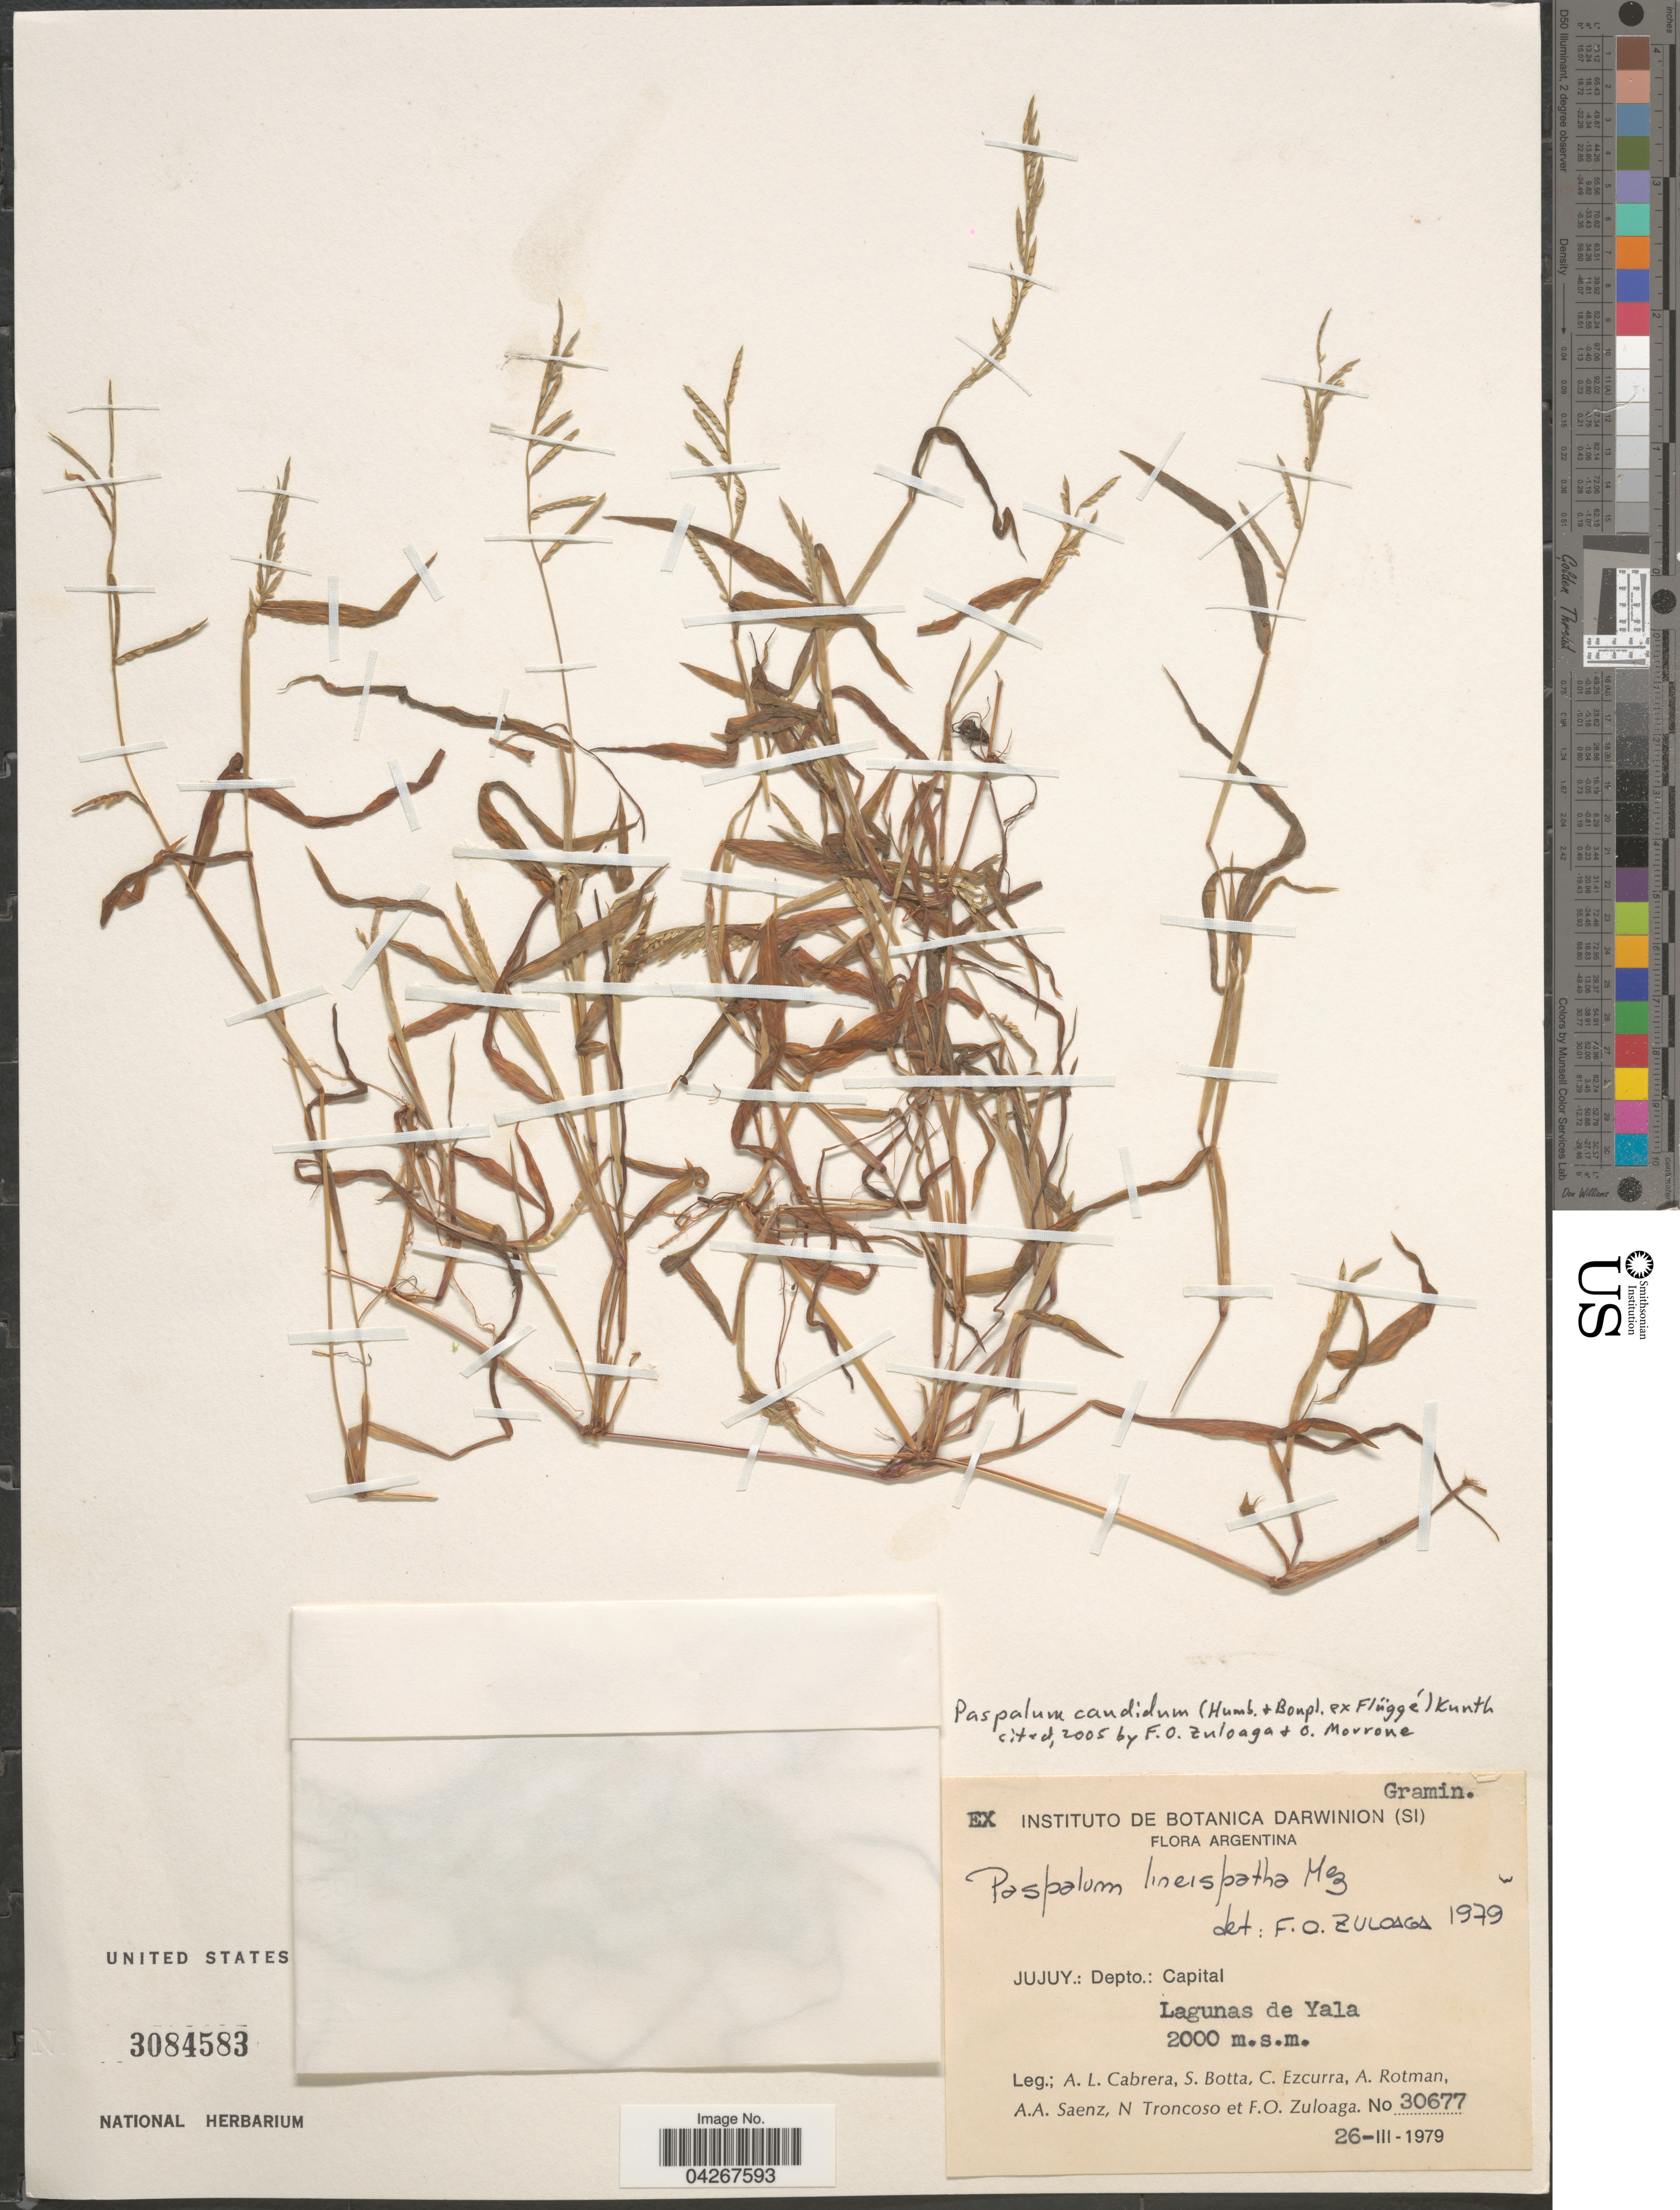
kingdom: Plantae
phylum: Tracheophyta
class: Liliopsida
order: Poales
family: Poaceae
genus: Paspalum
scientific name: Paspalum candidum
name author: (Humb. & Bonpl. ex Fleugge) Kunth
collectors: A. L. Cabrera, S. Botta, C. Ezcurra, A. D. Rotman & et al.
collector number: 30677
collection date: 1979-03-26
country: Argentina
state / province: Jujuy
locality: Depto.: Capital. Lagunas de Yala.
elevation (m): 2000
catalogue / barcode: US 3084583